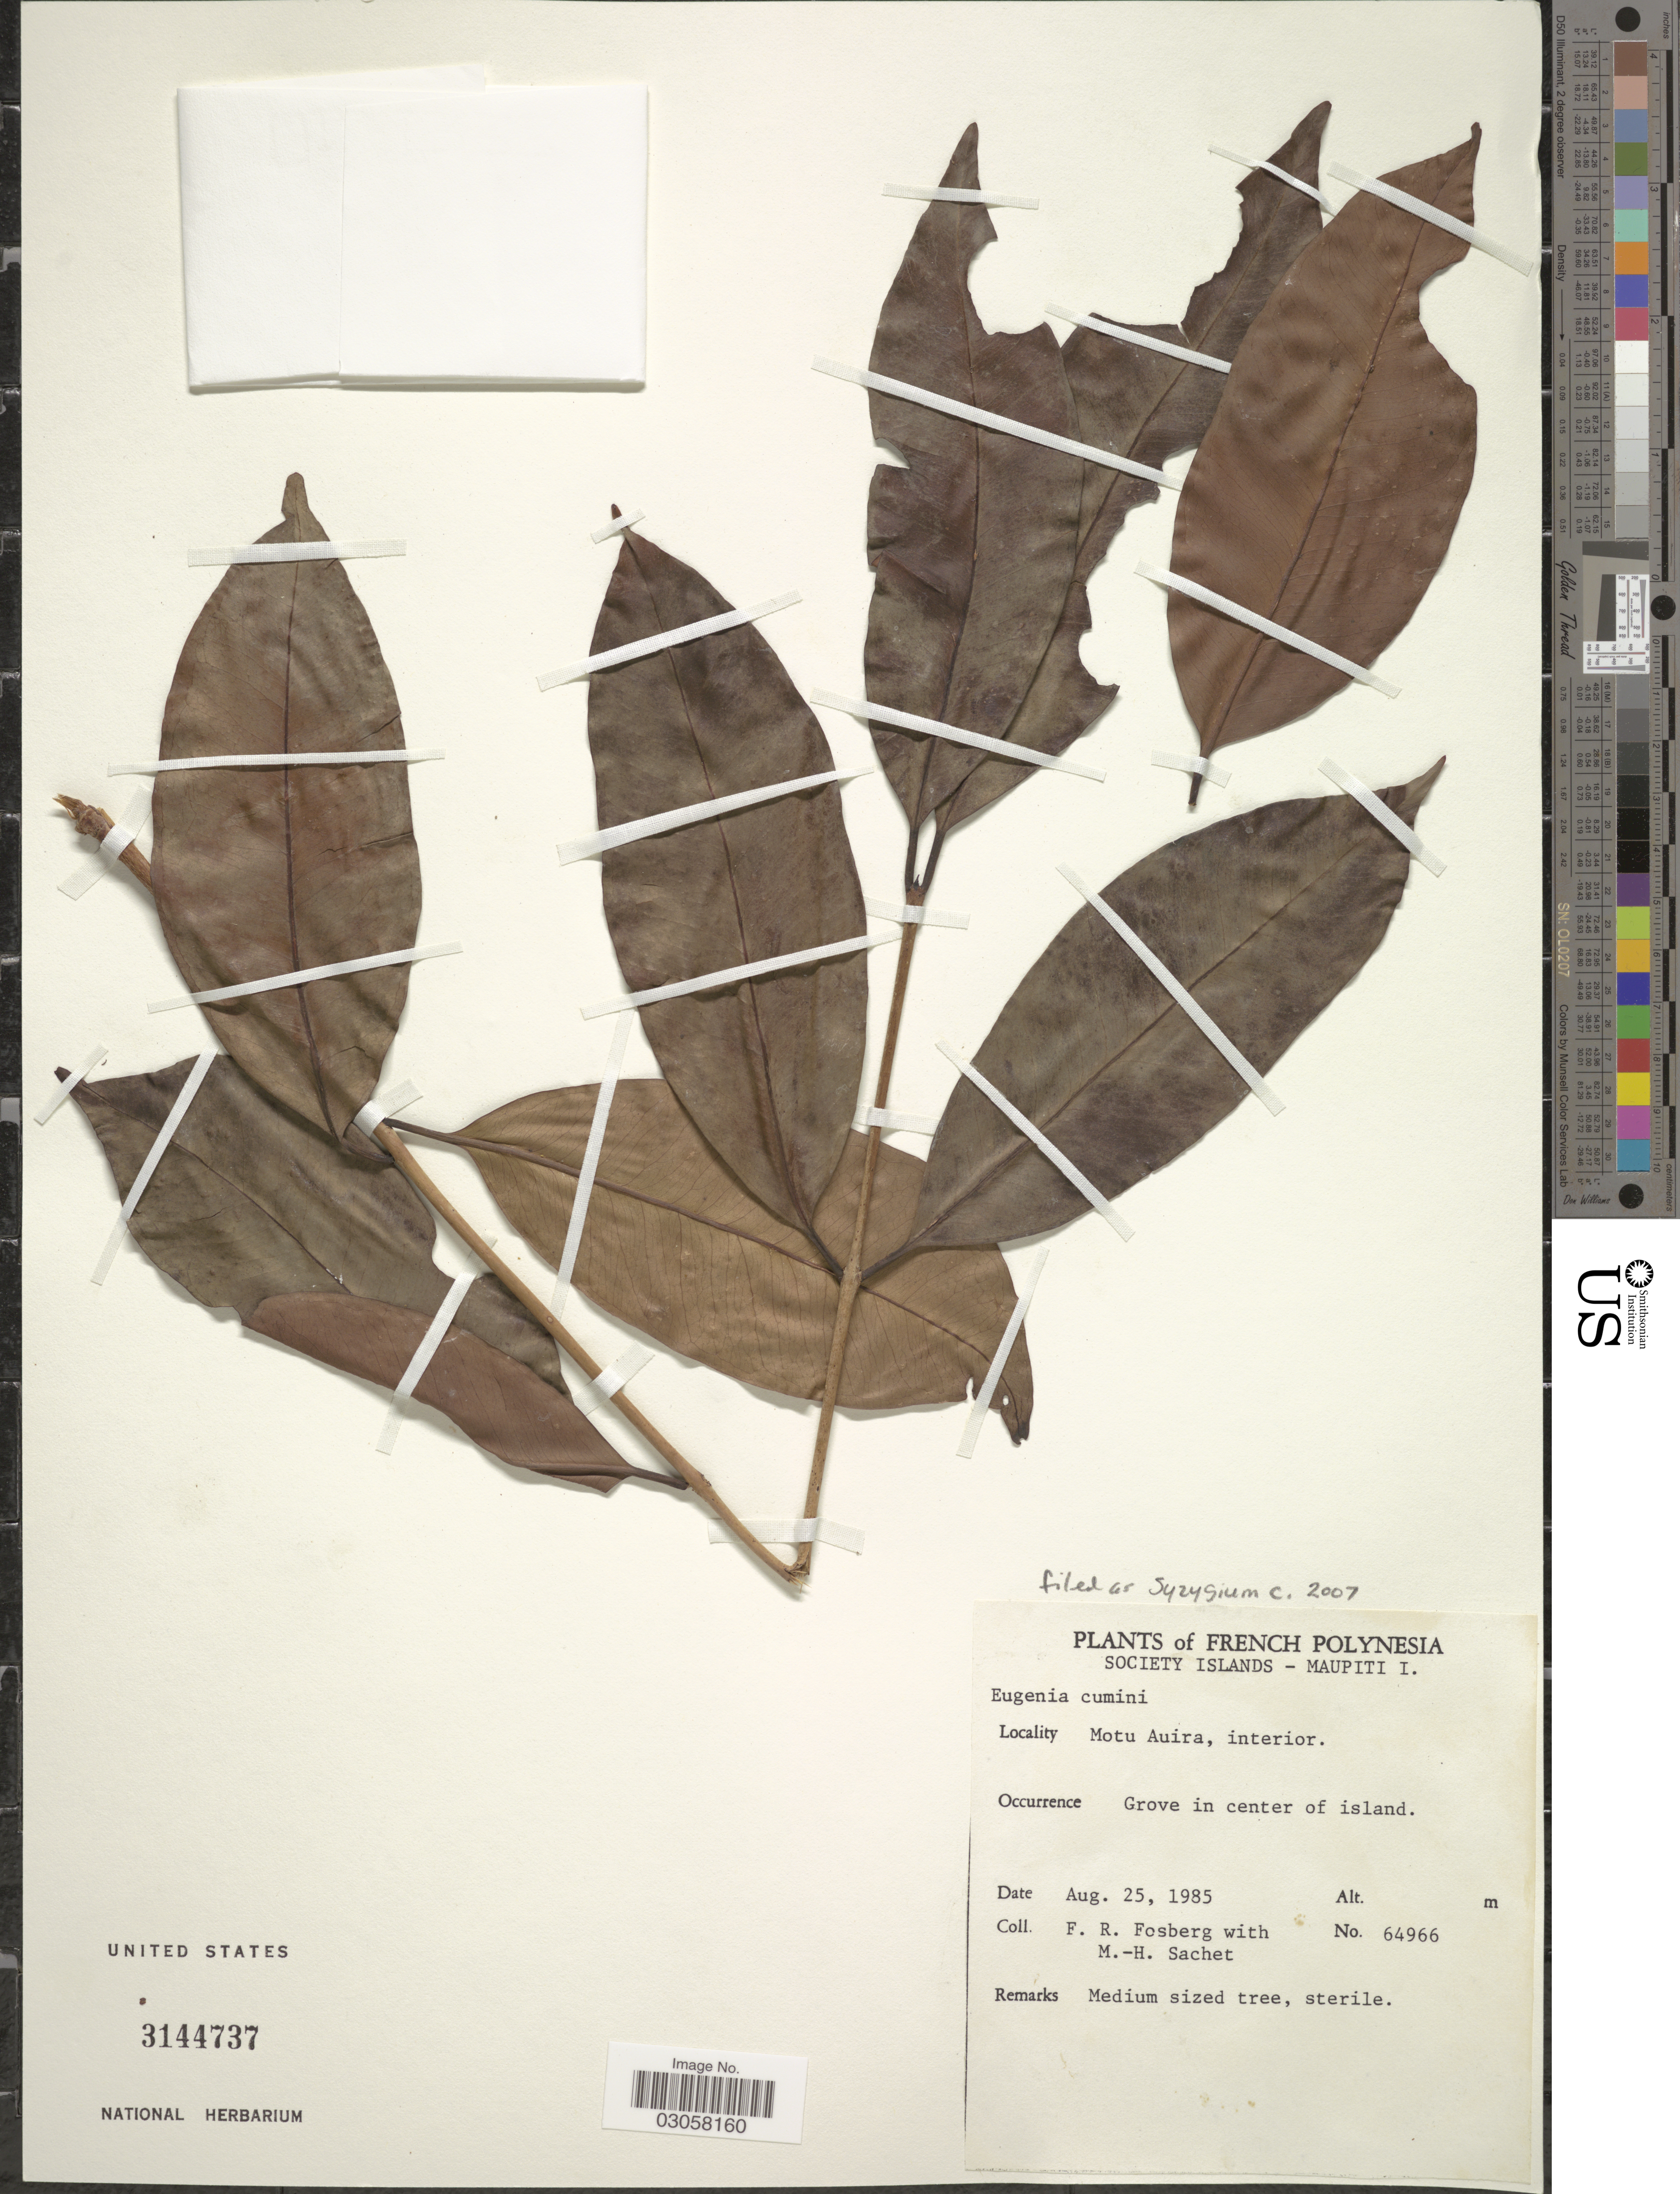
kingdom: Plantae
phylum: Tracheophyta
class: Magnoliopsida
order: Myrtales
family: Myrtaceae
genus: Syzygium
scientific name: Syzygium cumini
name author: (L.) Skeels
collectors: F. R. Fosberg & M.-H. Sachet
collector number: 64966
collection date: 1985-08-25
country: French Polynesia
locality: French Polynesia. Society Islands - Maupiti I. Motu Auira, interior.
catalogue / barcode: US 3144737